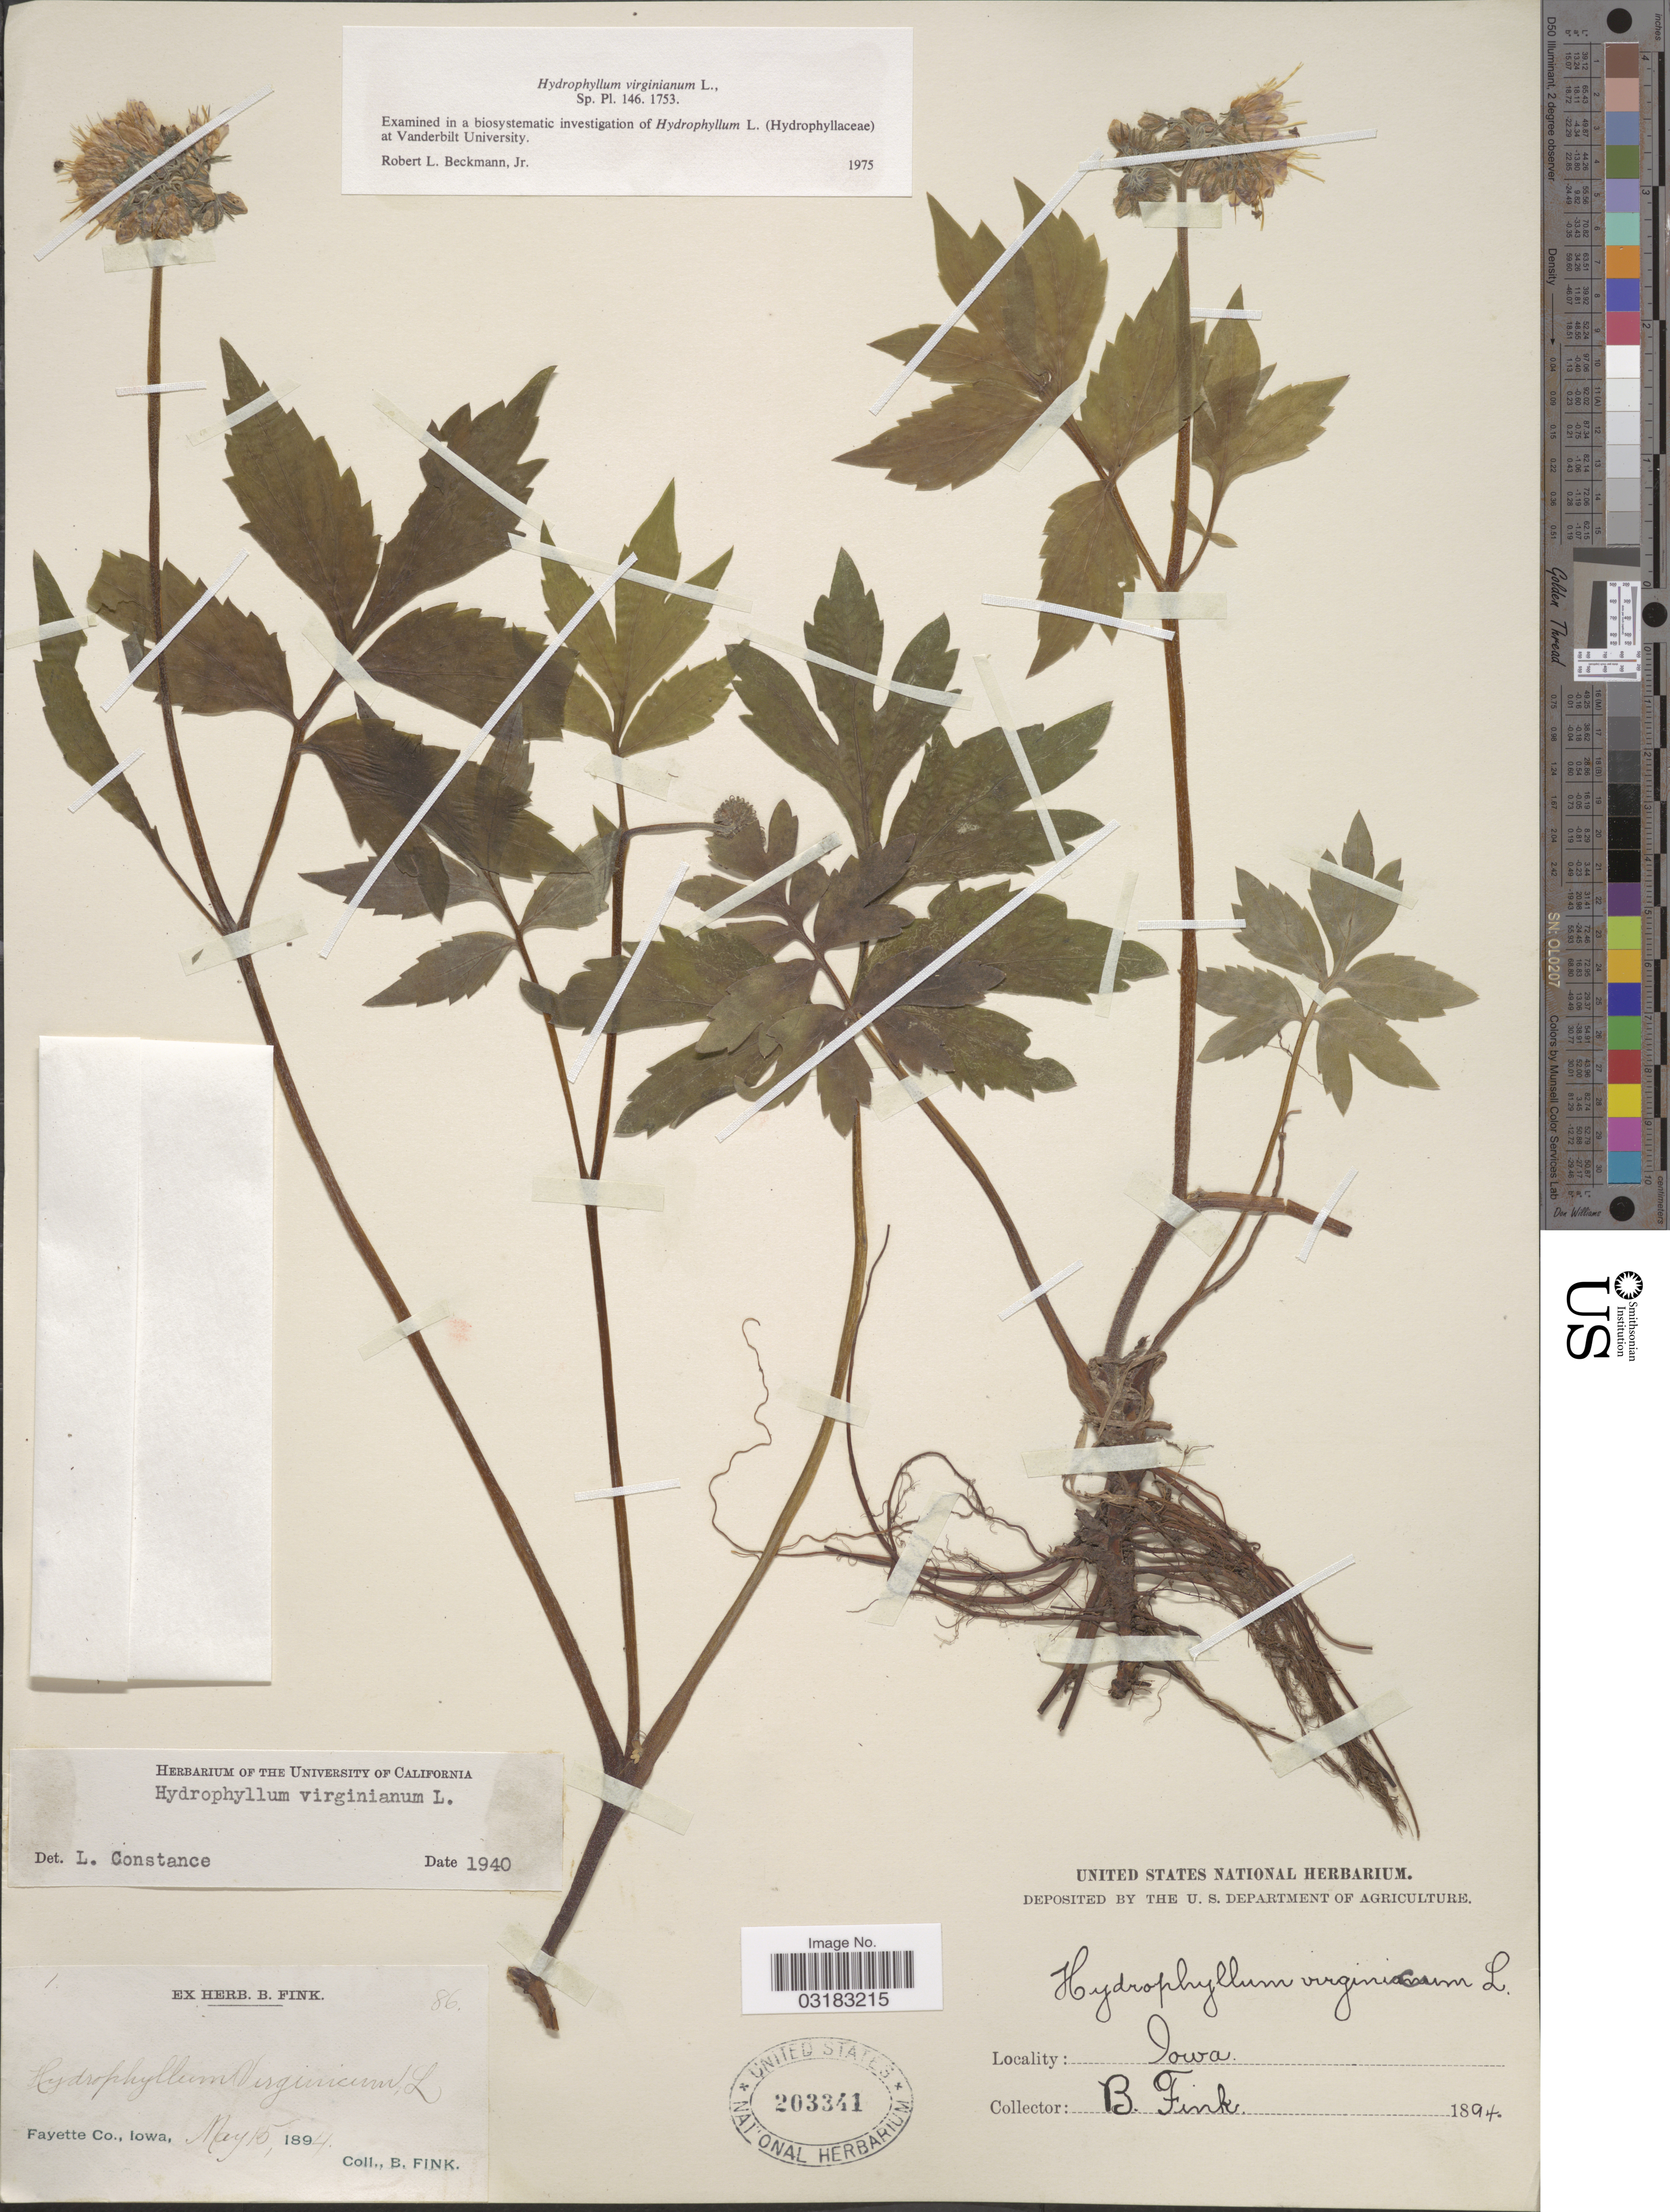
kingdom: Plantae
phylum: Tracheophyta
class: Magnoliopsida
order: Boraginales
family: Hydrophyllaceae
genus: Hydrophyllum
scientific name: Hydrophyllum virginianum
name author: L.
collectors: B. Fink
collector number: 86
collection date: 1894-05-15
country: United States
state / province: Iowa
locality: Fayette Co.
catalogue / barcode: US 203341